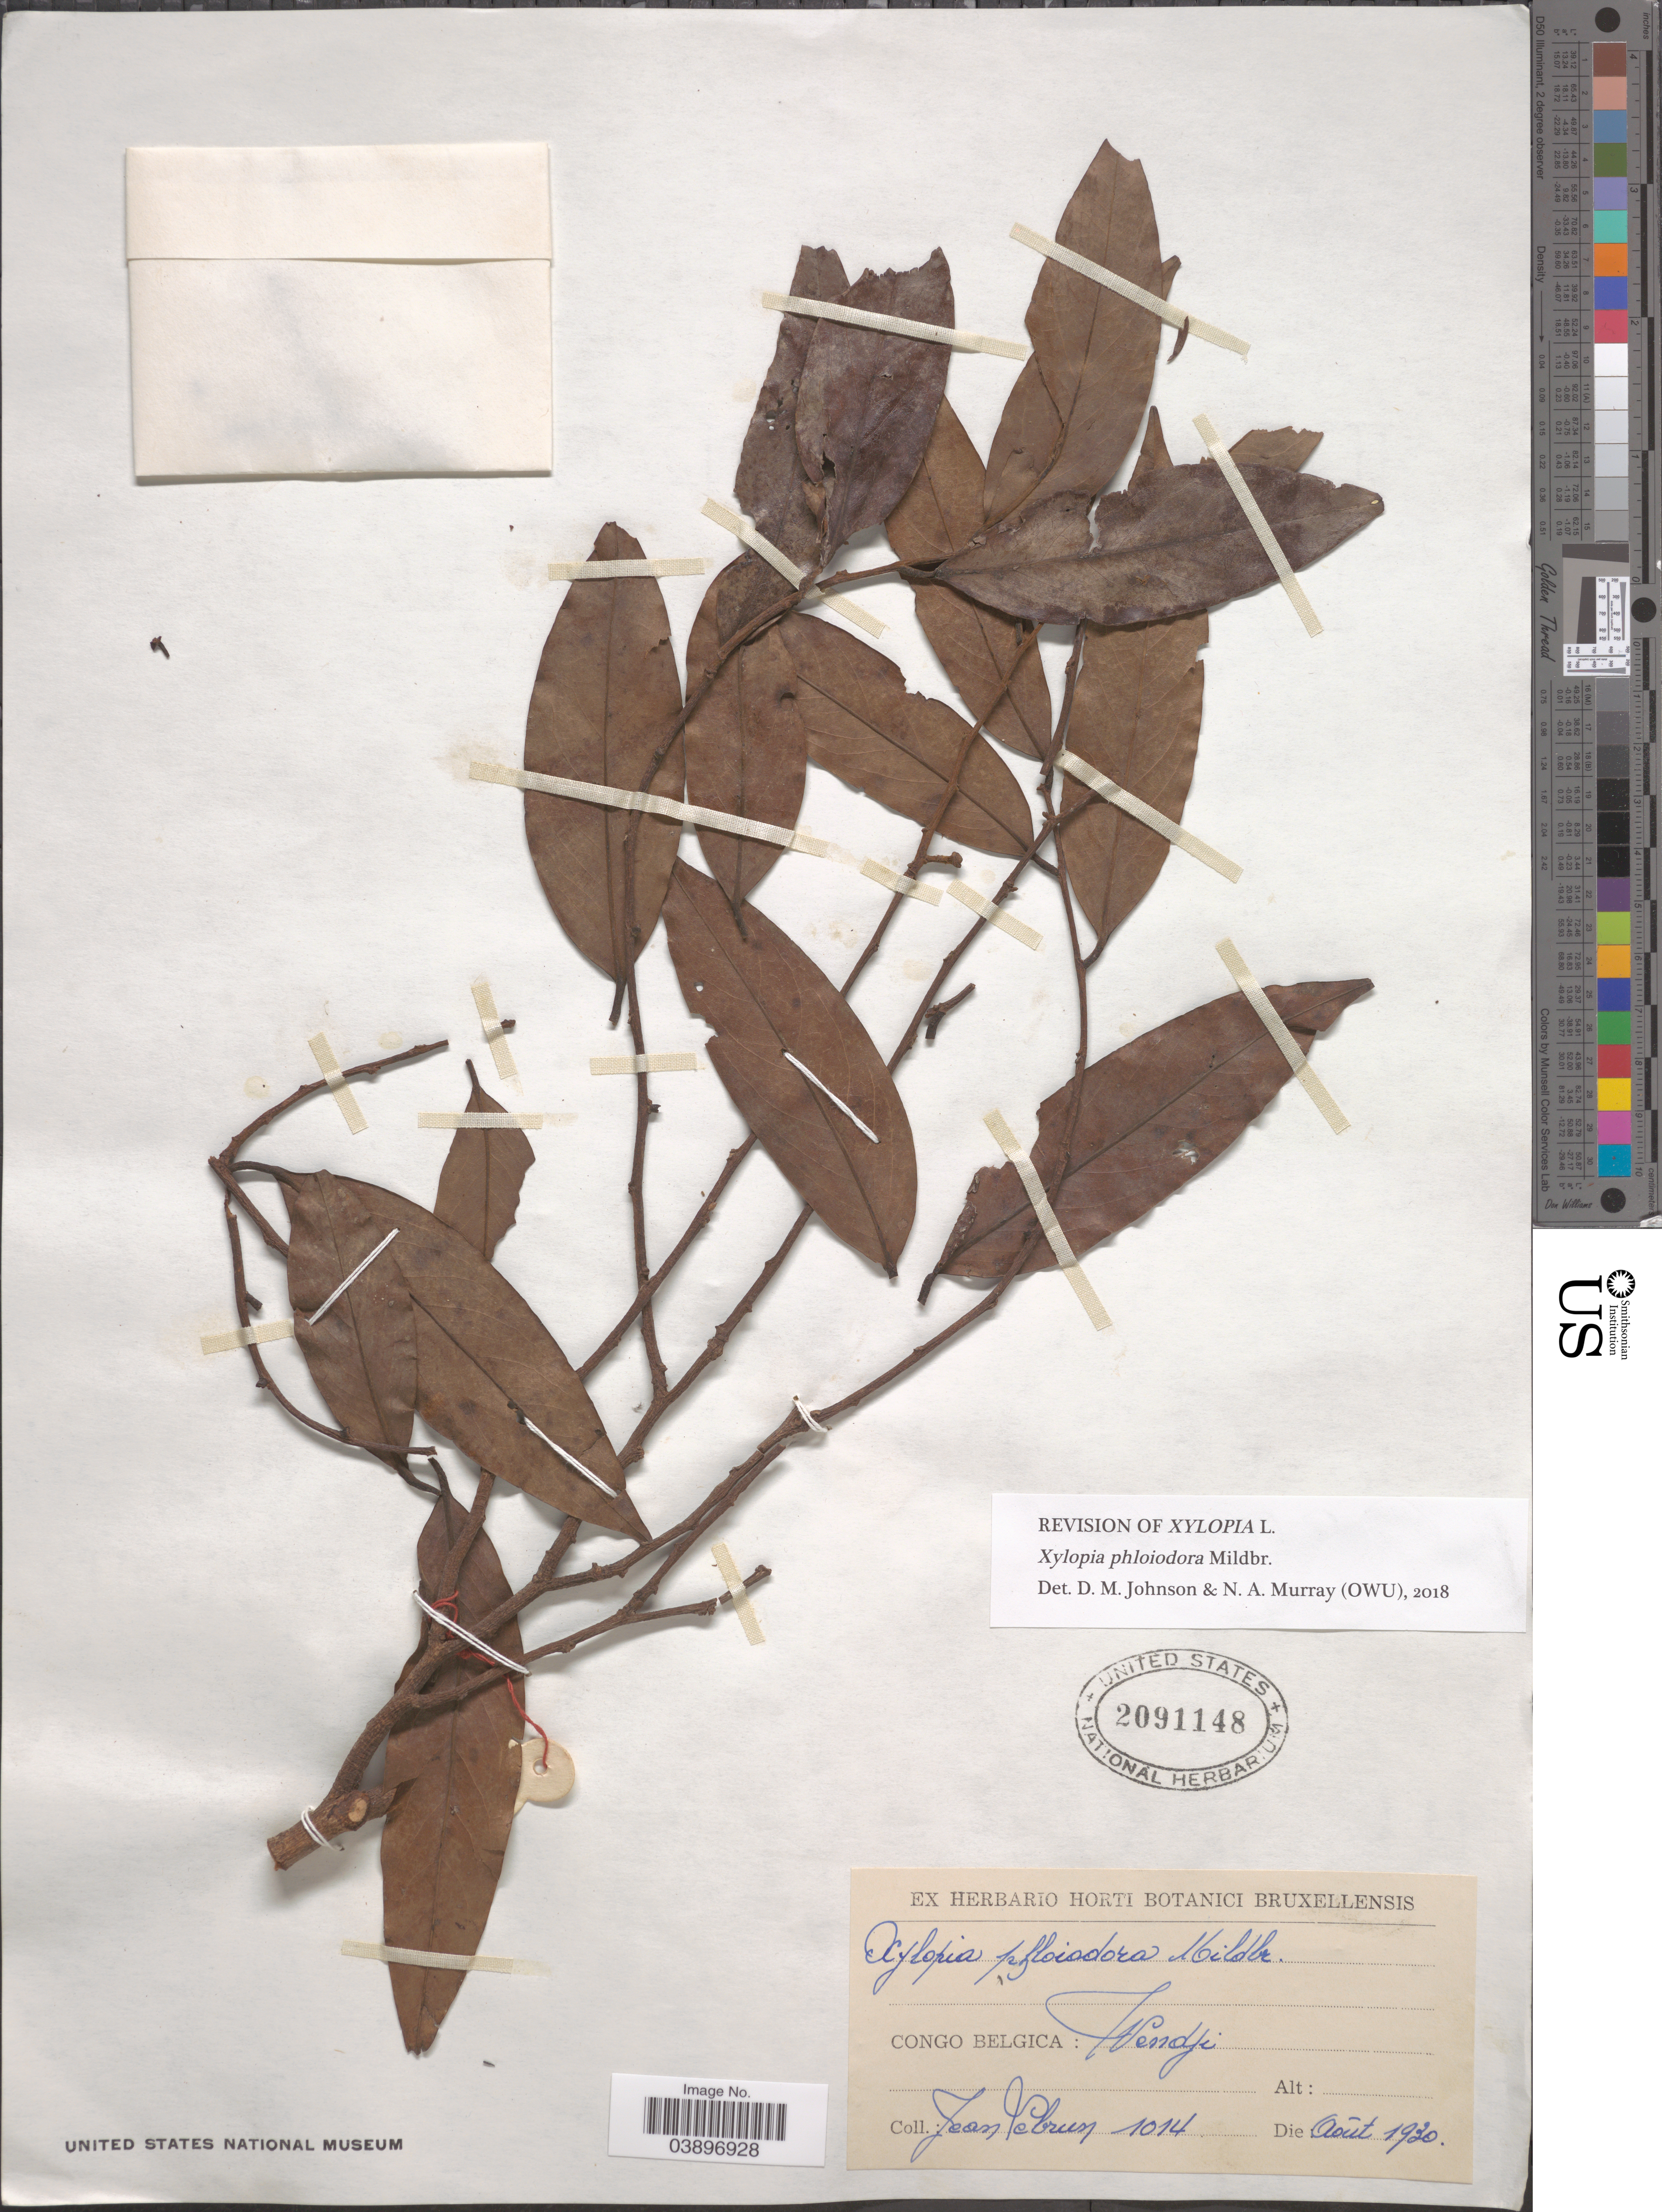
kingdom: Plantae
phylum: Tracheophyta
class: Magnoliopsida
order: Magnoliales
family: Annonaceae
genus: Xylopia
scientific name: Xylopia phloiodora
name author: Mildbr.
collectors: J. A. Lebrun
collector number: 1014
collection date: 1930-08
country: Congo, Democratic Republic of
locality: Congo Belgica: Wendje.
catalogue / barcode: US 2091148